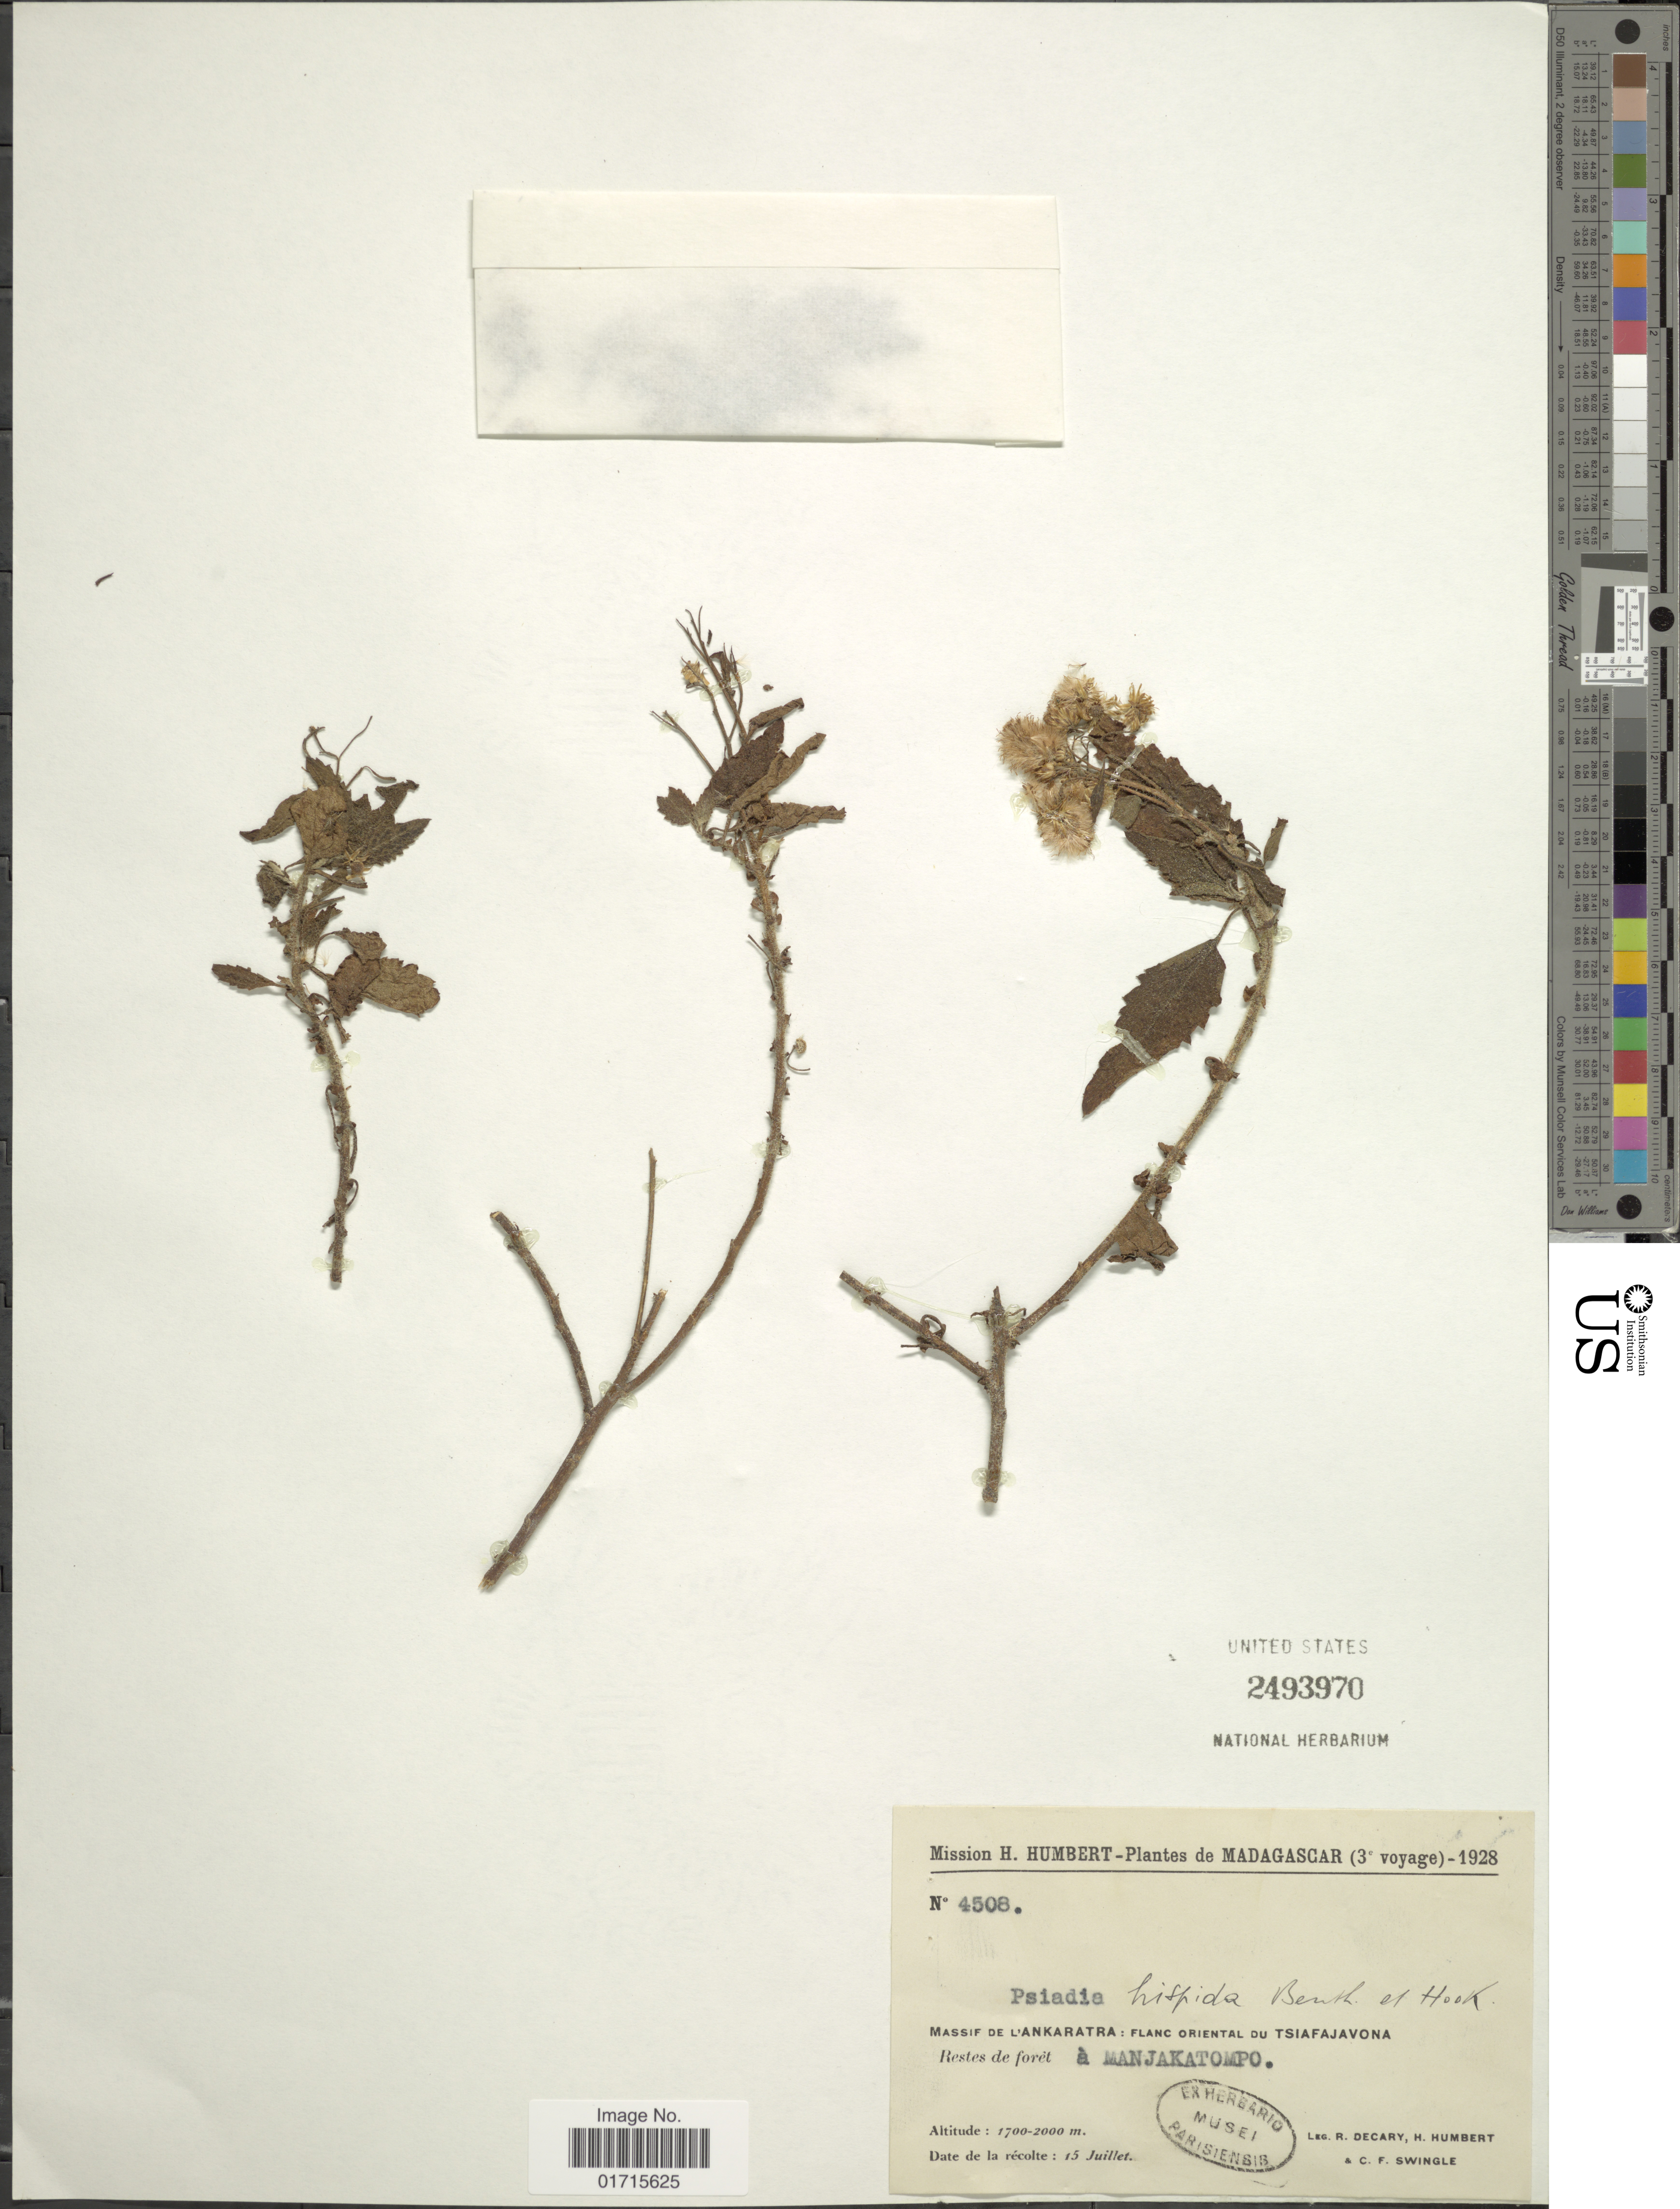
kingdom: Plantae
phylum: Tracheophyta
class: Magnoliopsida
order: Asterales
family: Asteraceae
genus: Psiadia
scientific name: Psiadia hispida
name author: (DC.) Benth. & Hook. f.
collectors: R. Decary & H. Humbert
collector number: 4508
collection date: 1928-07-15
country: Madagascar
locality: Madagascar. Massif de L'Ankaratra: Flanc oriental du Tsiafajavona. Restes de foret a Manjakatompo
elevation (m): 1700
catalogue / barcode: US 2493970